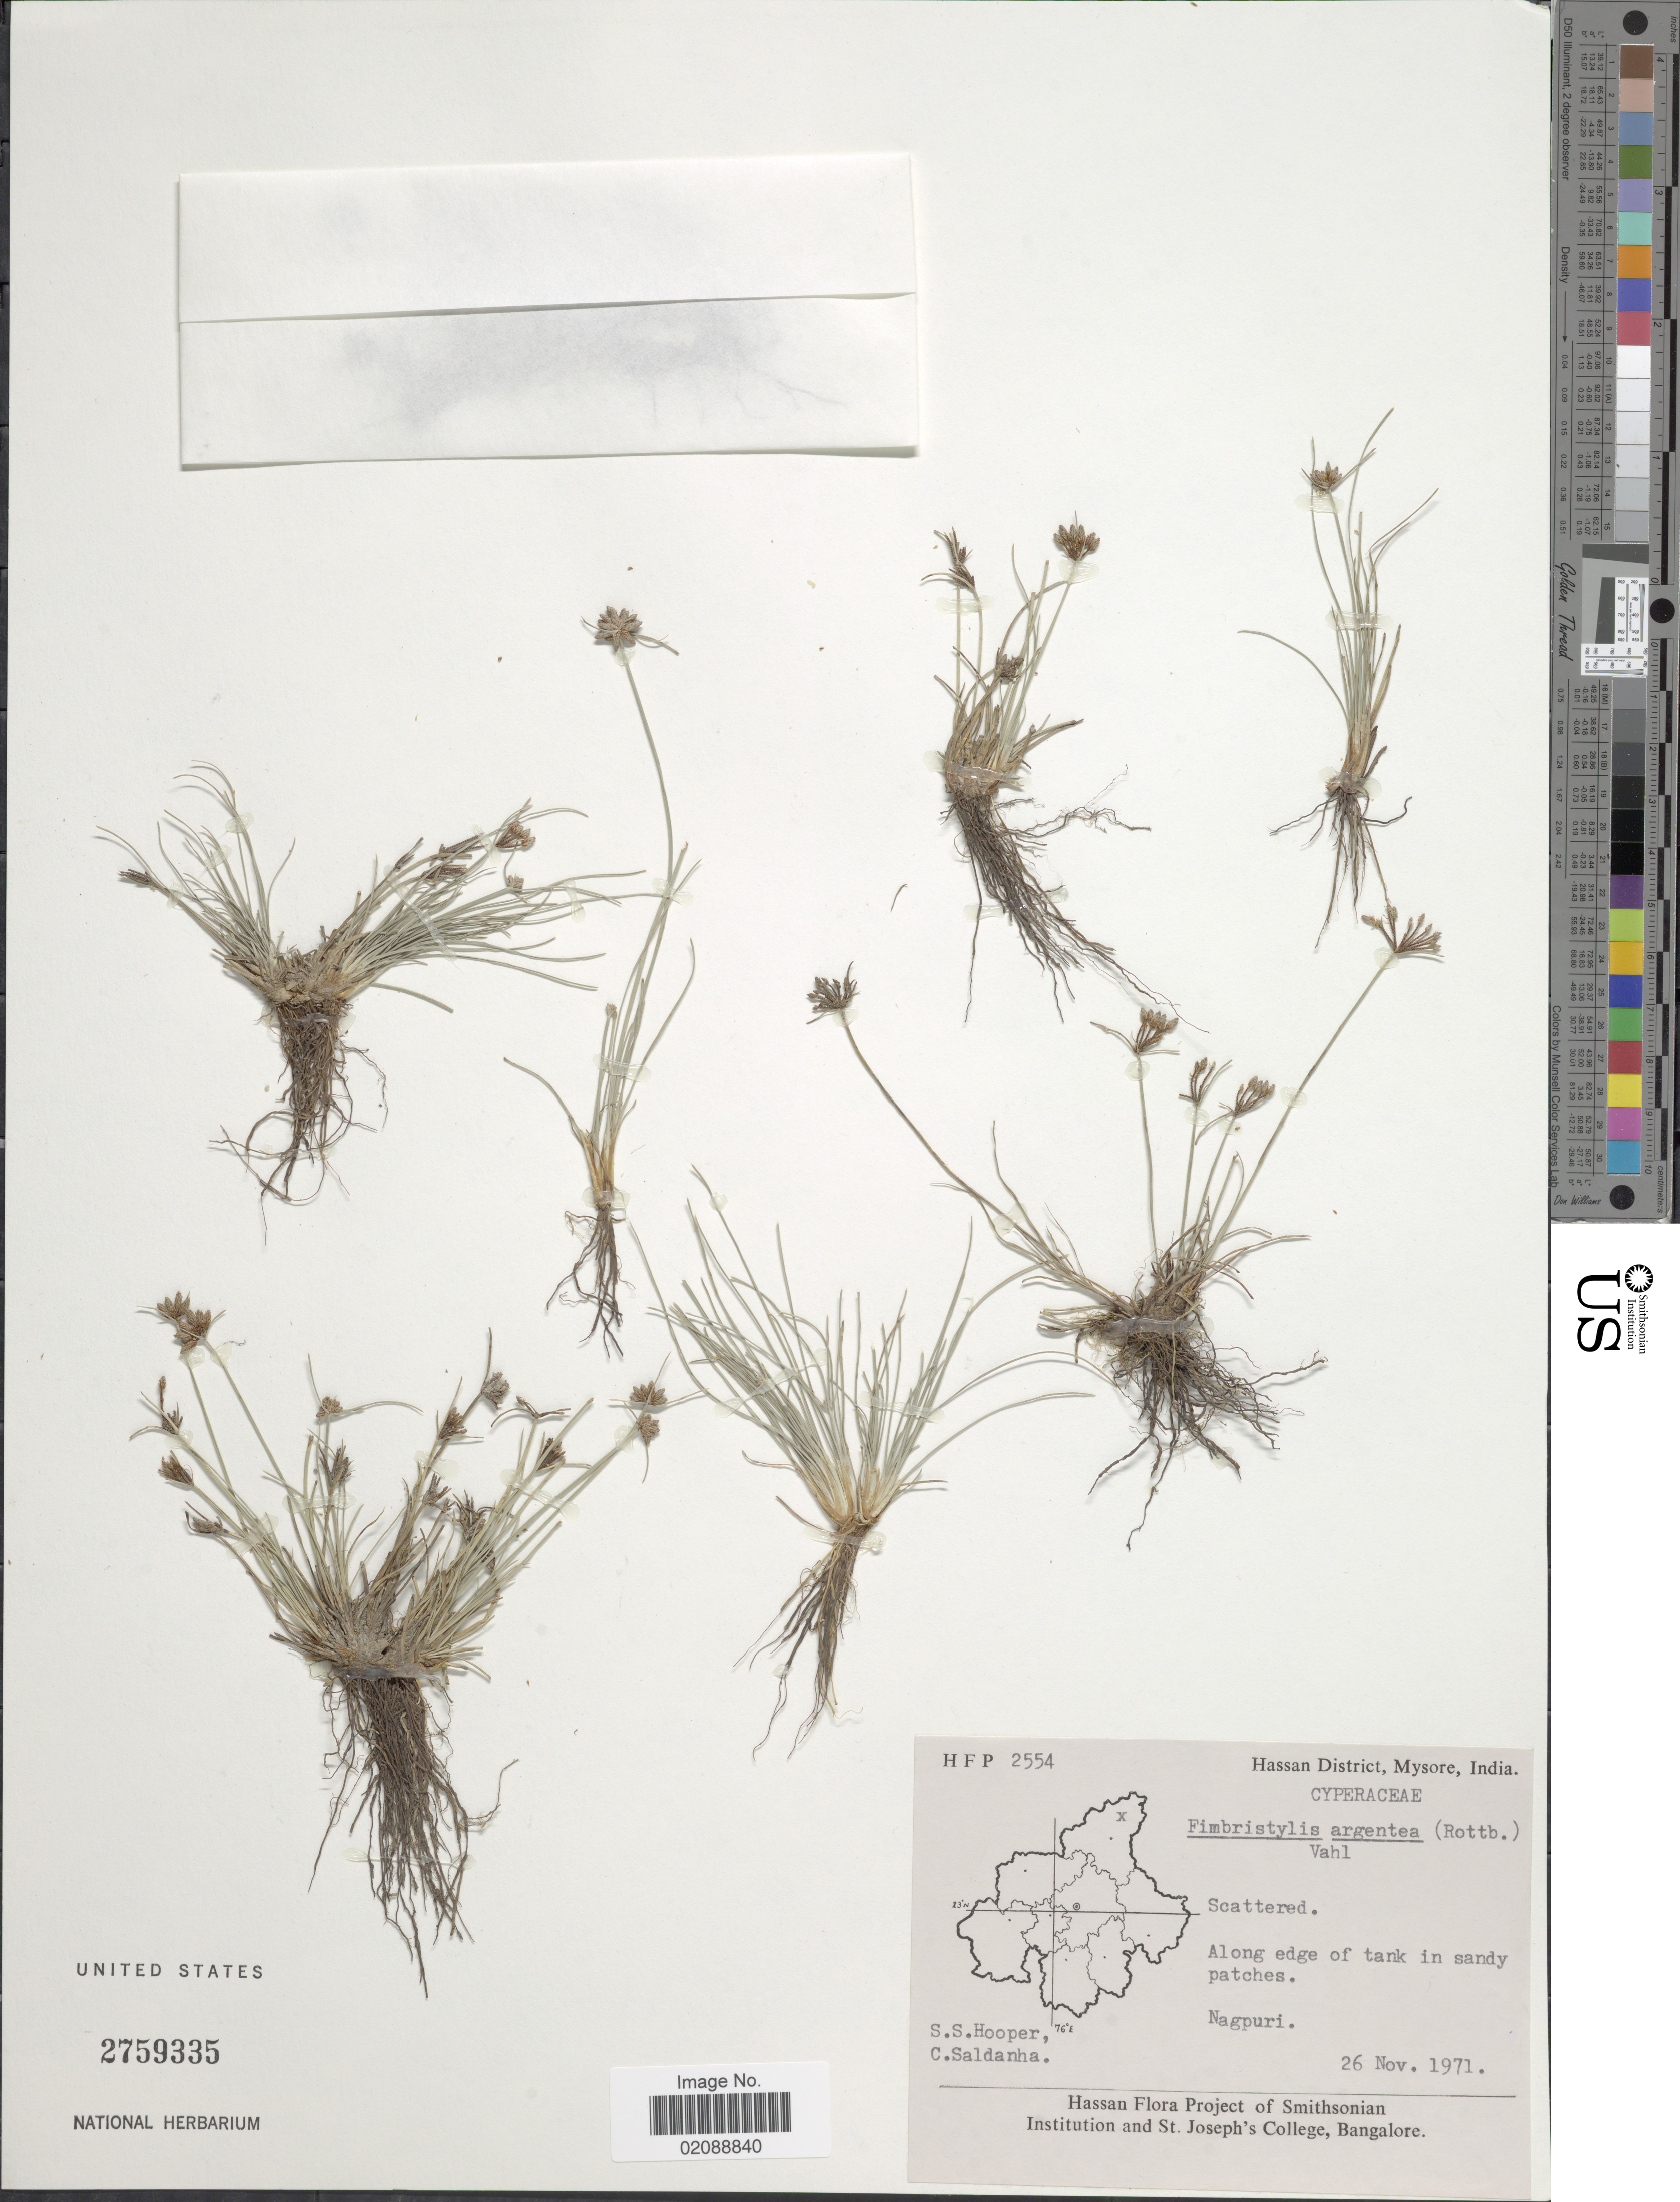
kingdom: Plantae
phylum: Tracheophyta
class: Liliopsida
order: Poales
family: Cyperaceae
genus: Fimbristylis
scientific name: Fimbristylis argentea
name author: (Rottb.) Vahl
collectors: S. S. Hooper & C. Saldanha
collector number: HFP 2554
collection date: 1971-11-26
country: India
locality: Hassan District, along edge of tank in sandy patches, Nagpuri.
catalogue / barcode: US 2759335